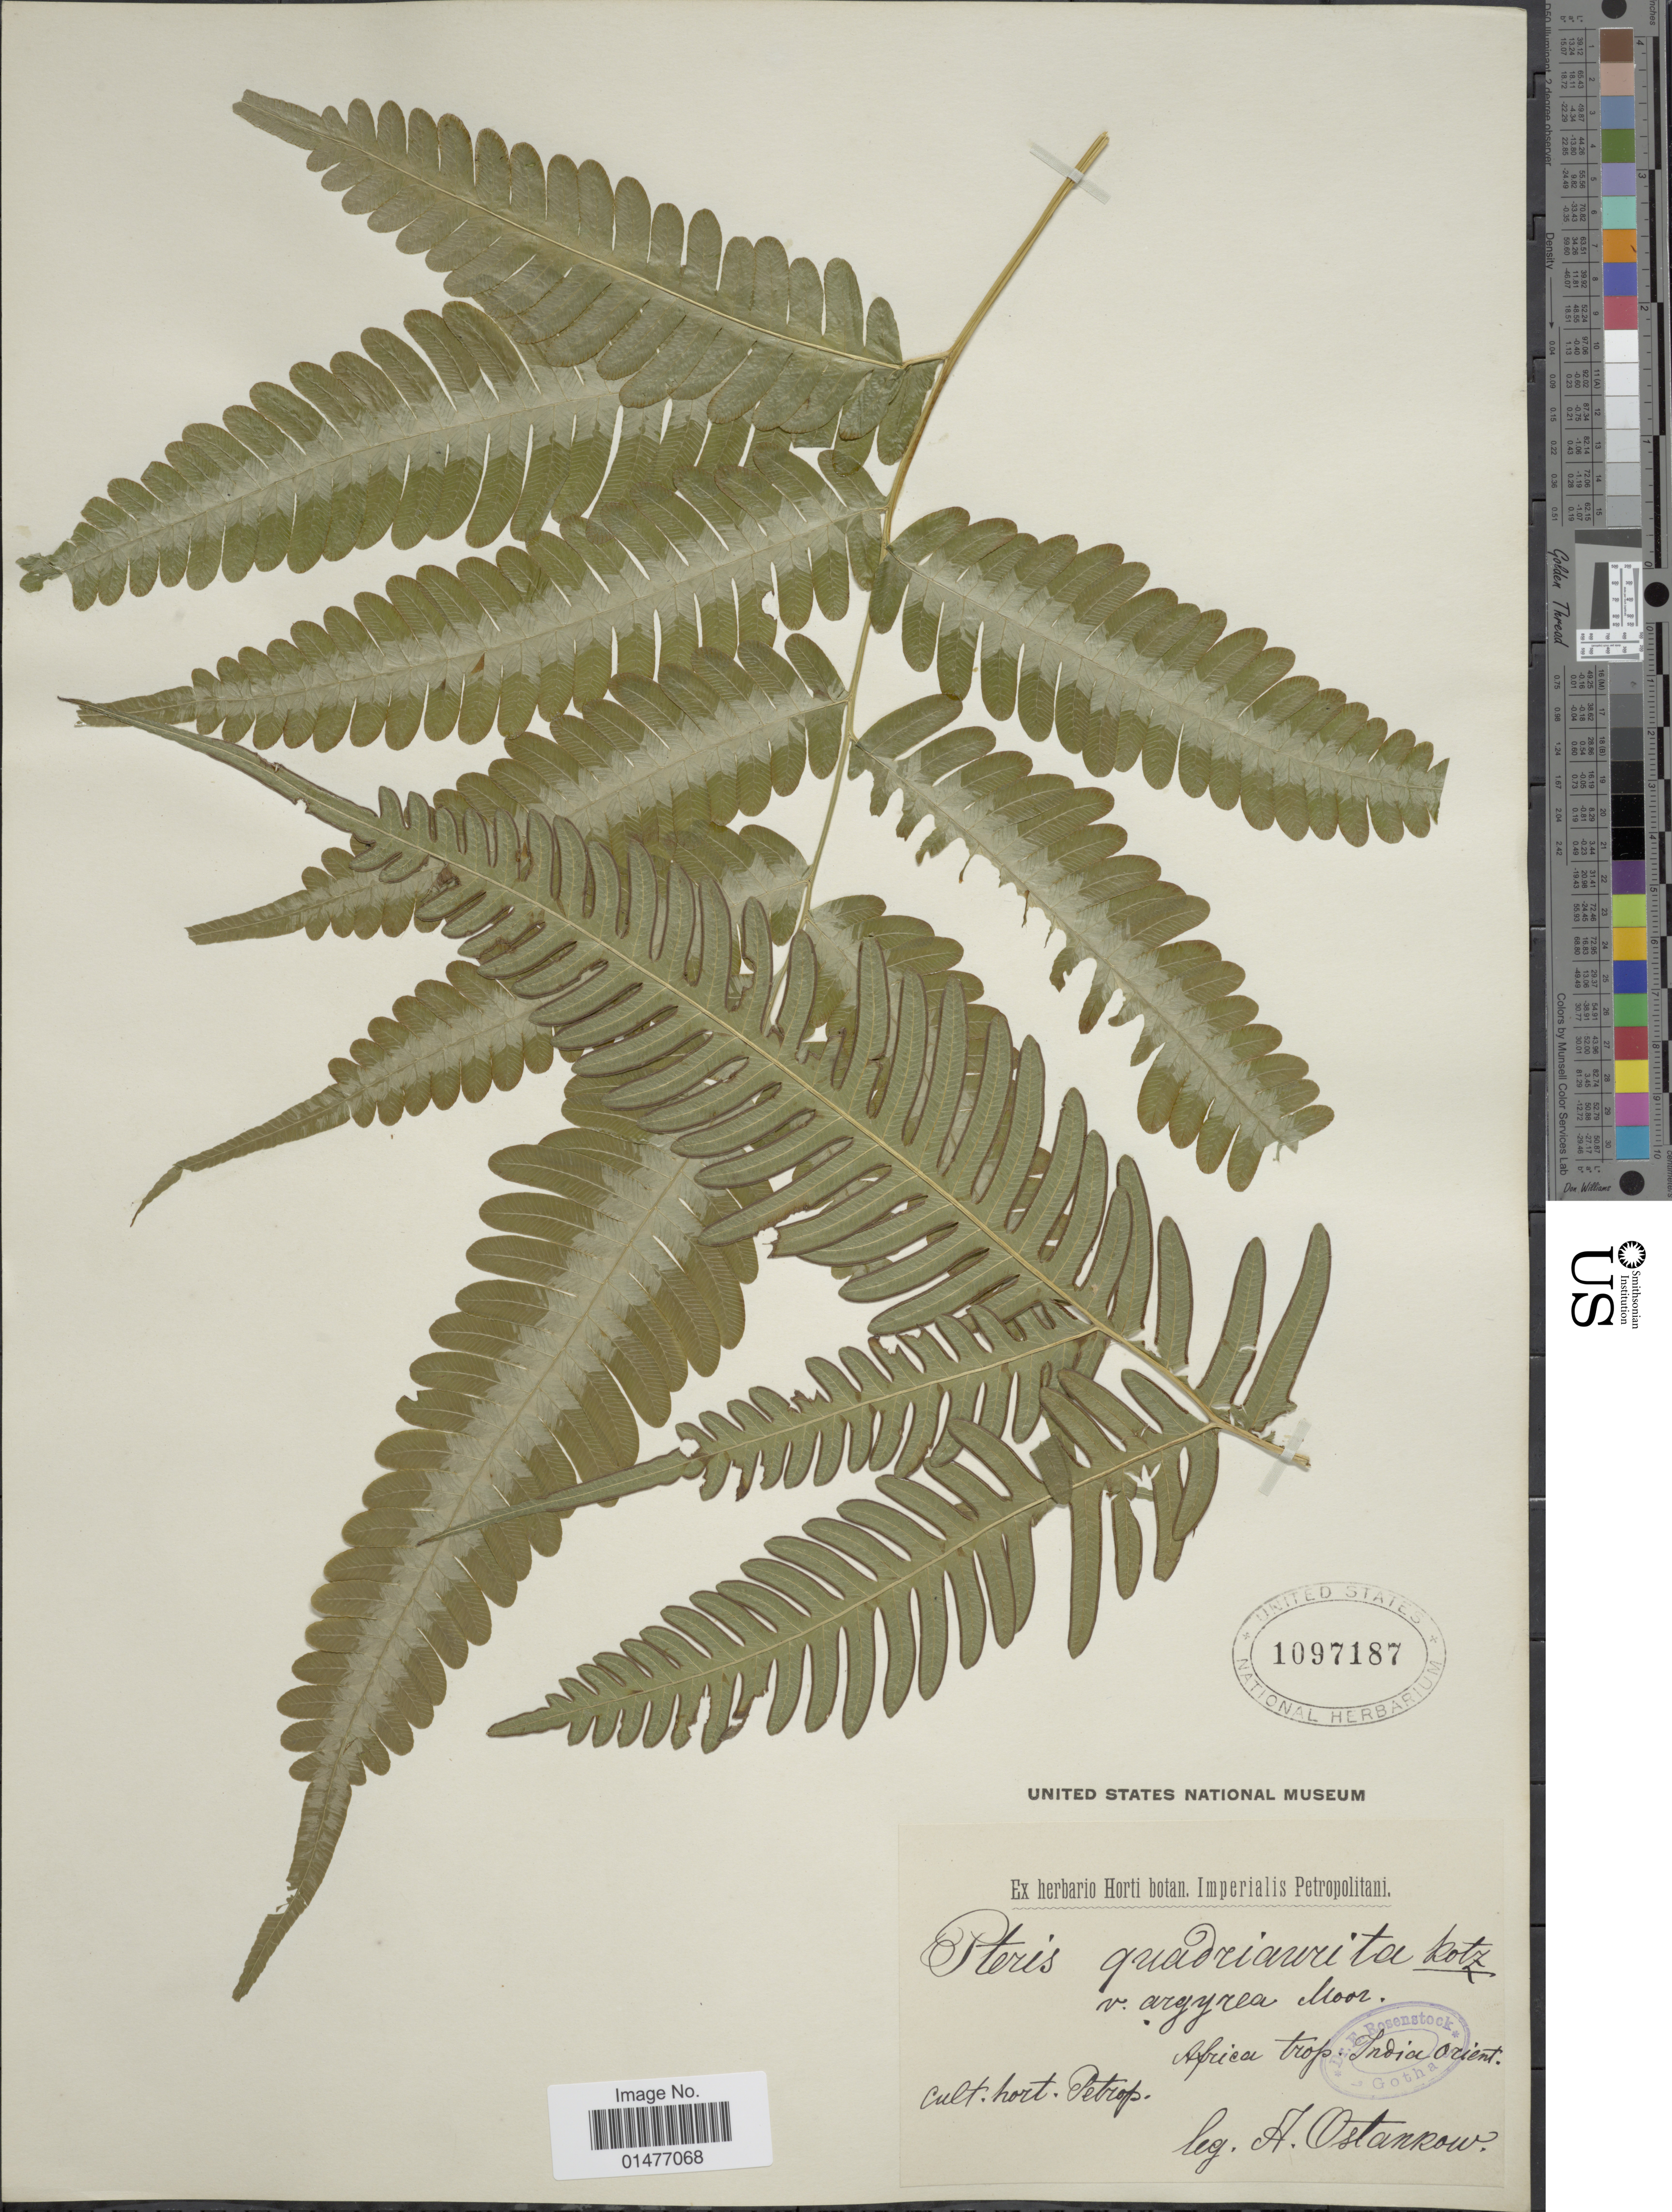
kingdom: Plantae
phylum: Tracheophyta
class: Polypodiopsida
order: Polypodiales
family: Pteridaceae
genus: Pteris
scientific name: Pteris quadriaurita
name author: Retz.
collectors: A. Ostanrow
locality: Africa Trop. India Orient., cult hort Petrop.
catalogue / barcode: US 1097187